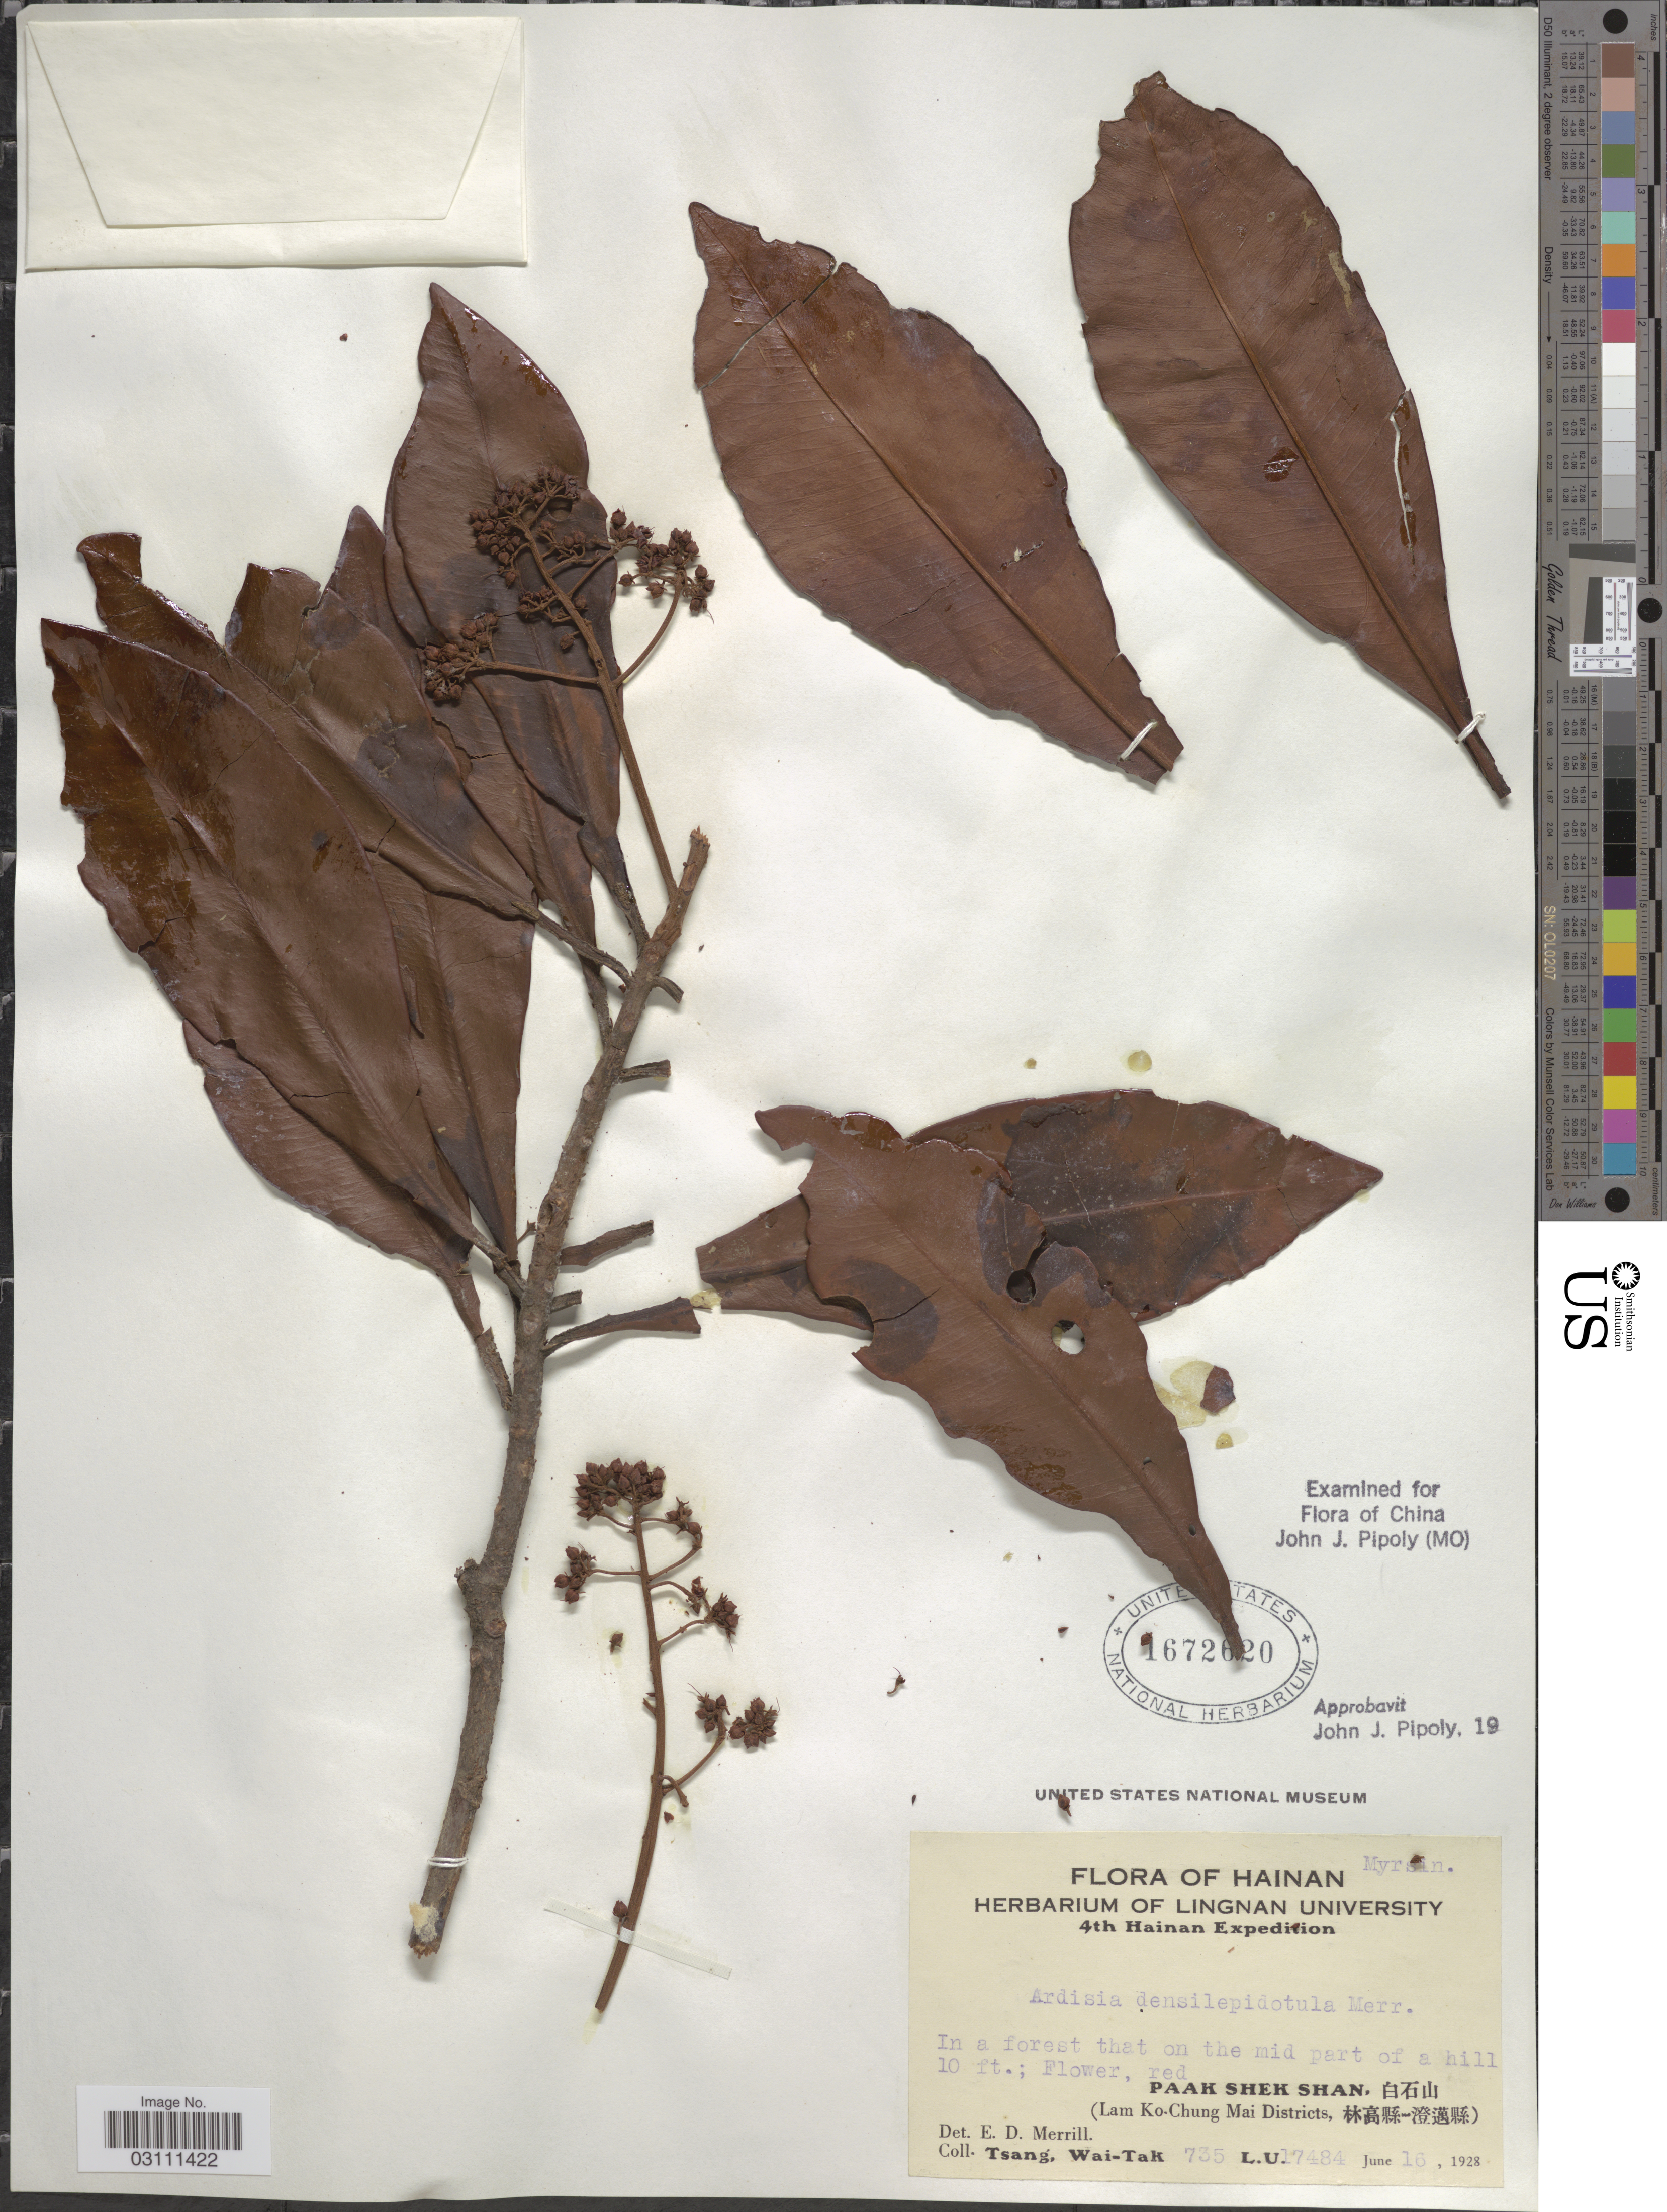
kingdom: Plantae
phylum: Tracheophyta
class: Magnoliopsida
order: Ericales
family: Primulaceae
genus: Ardisia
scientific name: Ardisia densilepidotula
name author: Merr.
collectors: W. T. Tsang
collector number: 735/ L.U. 17484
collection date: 1928-06-16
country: China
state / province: Hainan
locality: Paak Shek Shan, (Lam Ko-Chung Mai Districts).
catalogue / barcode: US 1672620